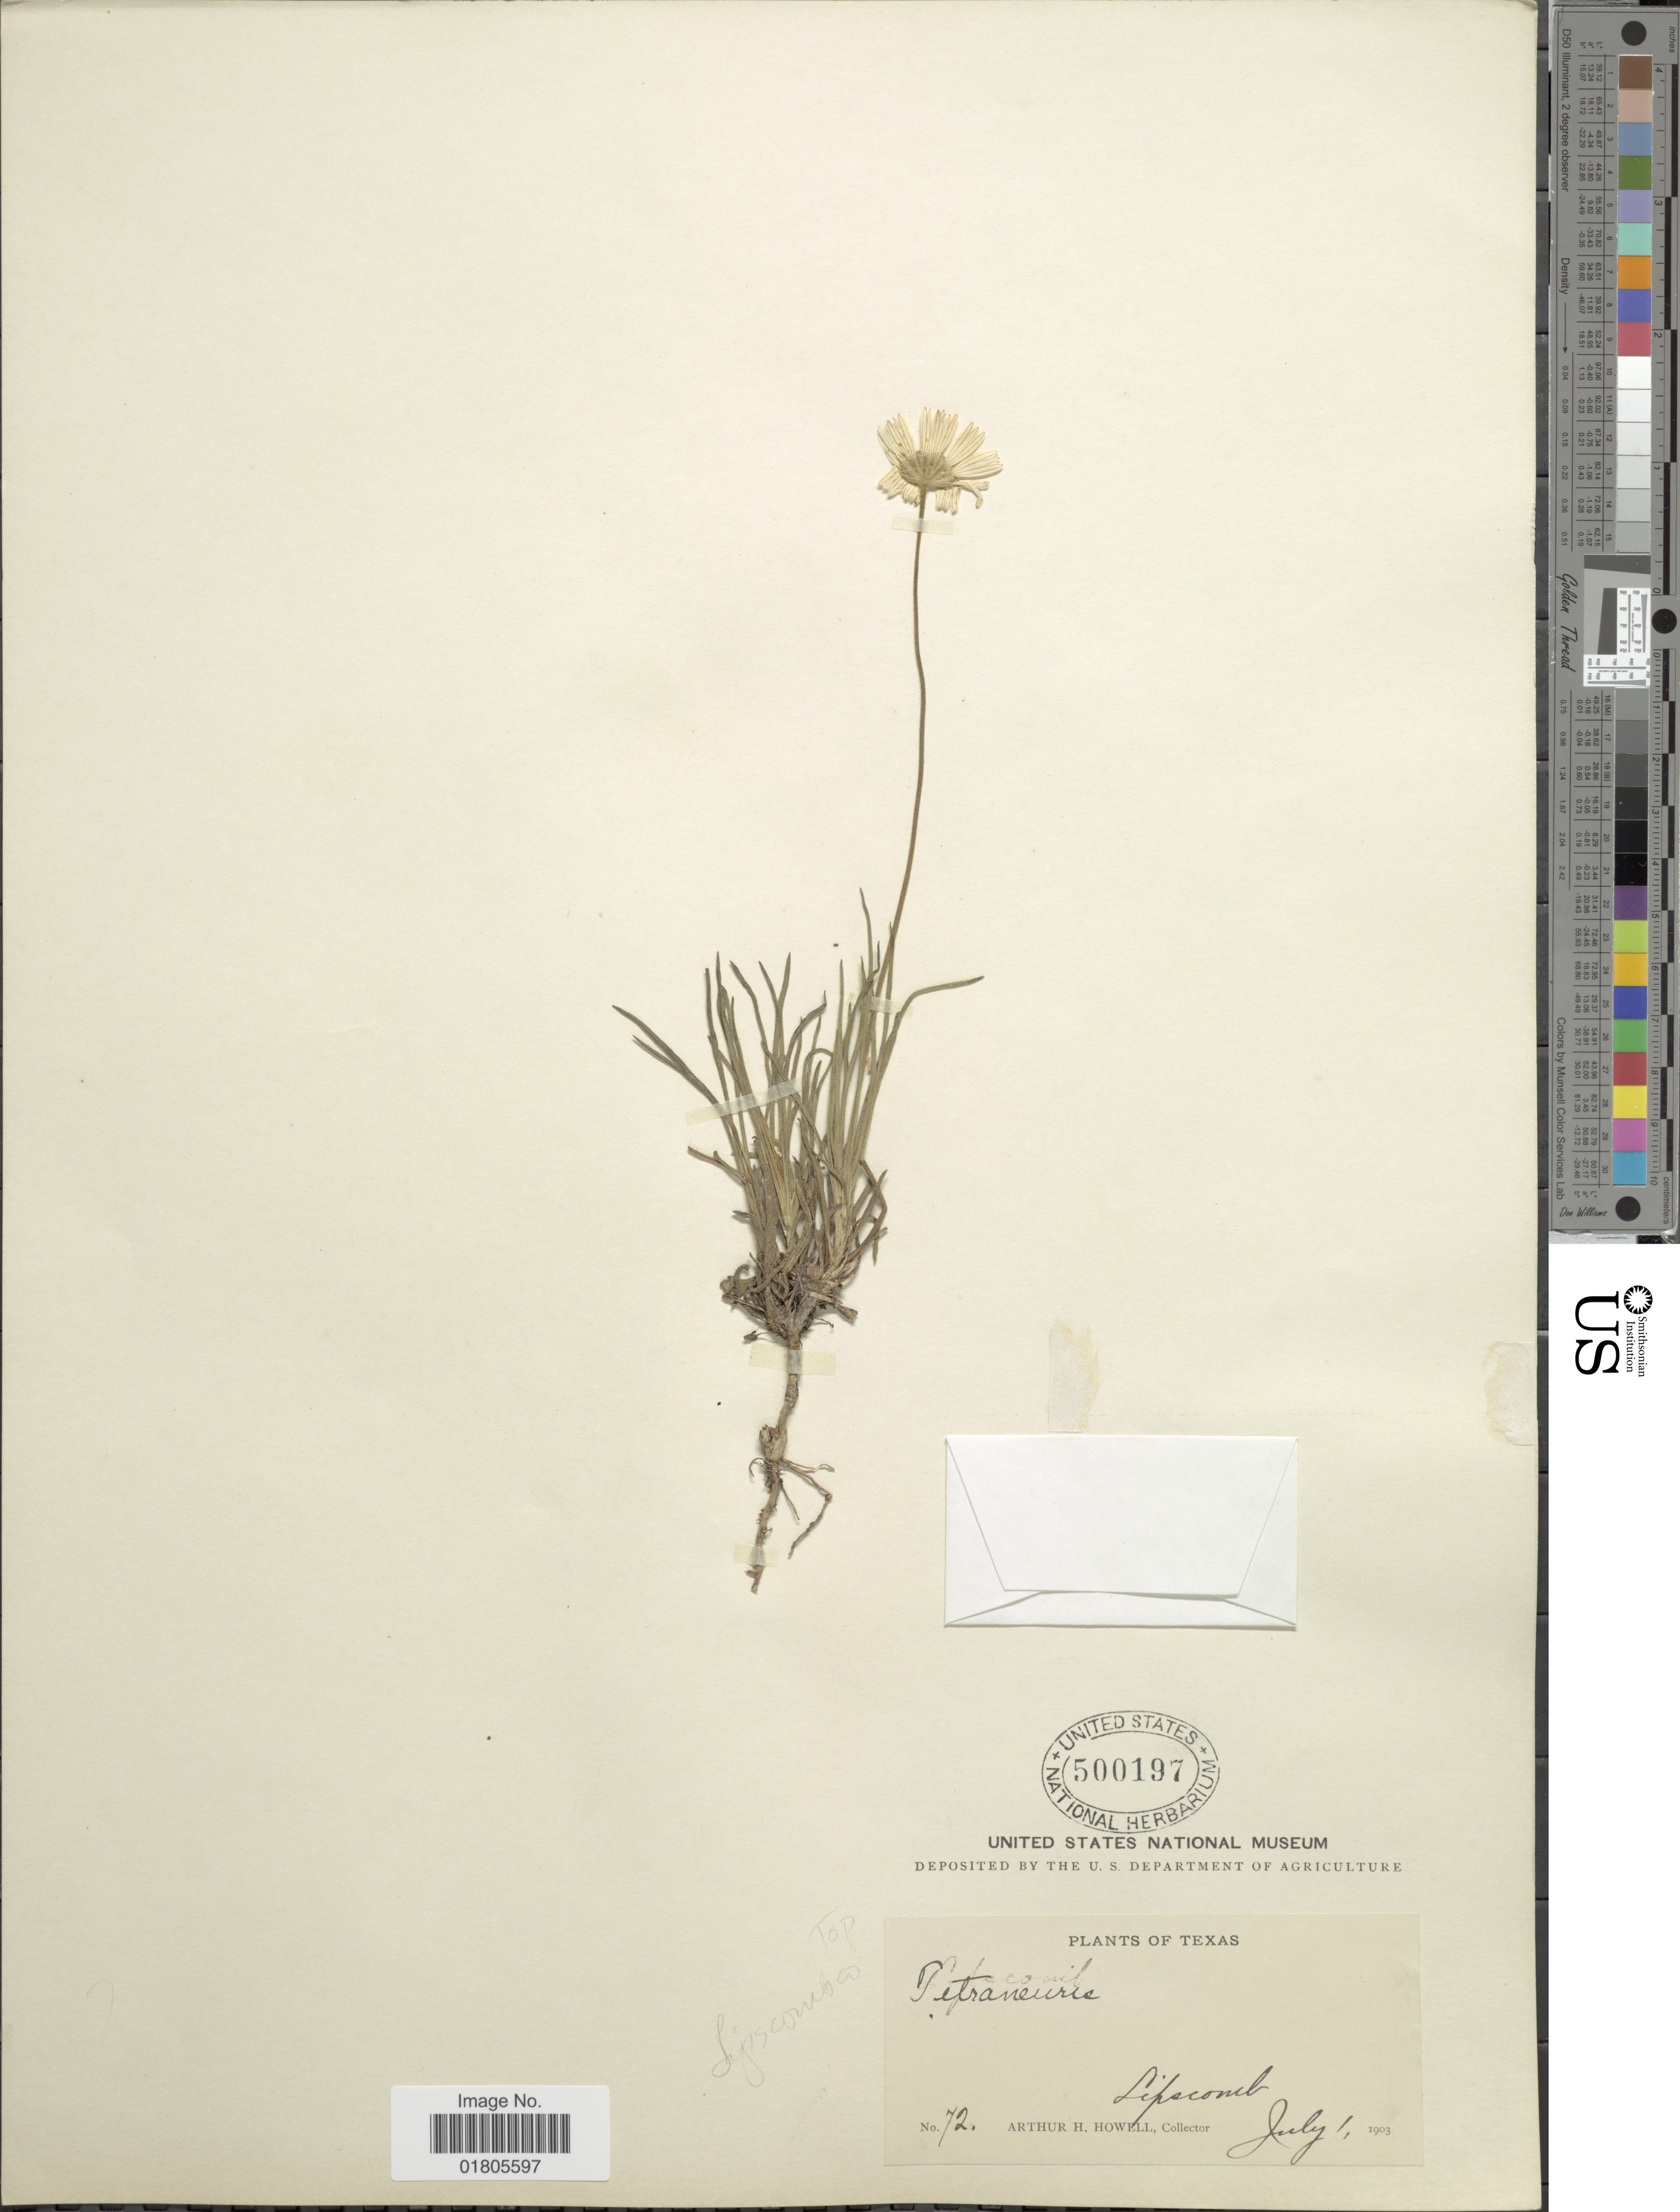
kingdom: Plantae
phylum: Tracheophyta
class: Magnoliopsida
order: Asterales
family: Asteraceae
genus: Actinea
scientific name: Actinea scaposa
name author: (DC.) Kuntze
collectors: A. Howell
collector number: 72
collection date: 1903-07-01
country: United States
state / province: Texas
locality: Lipscomb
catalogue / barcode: US 500197